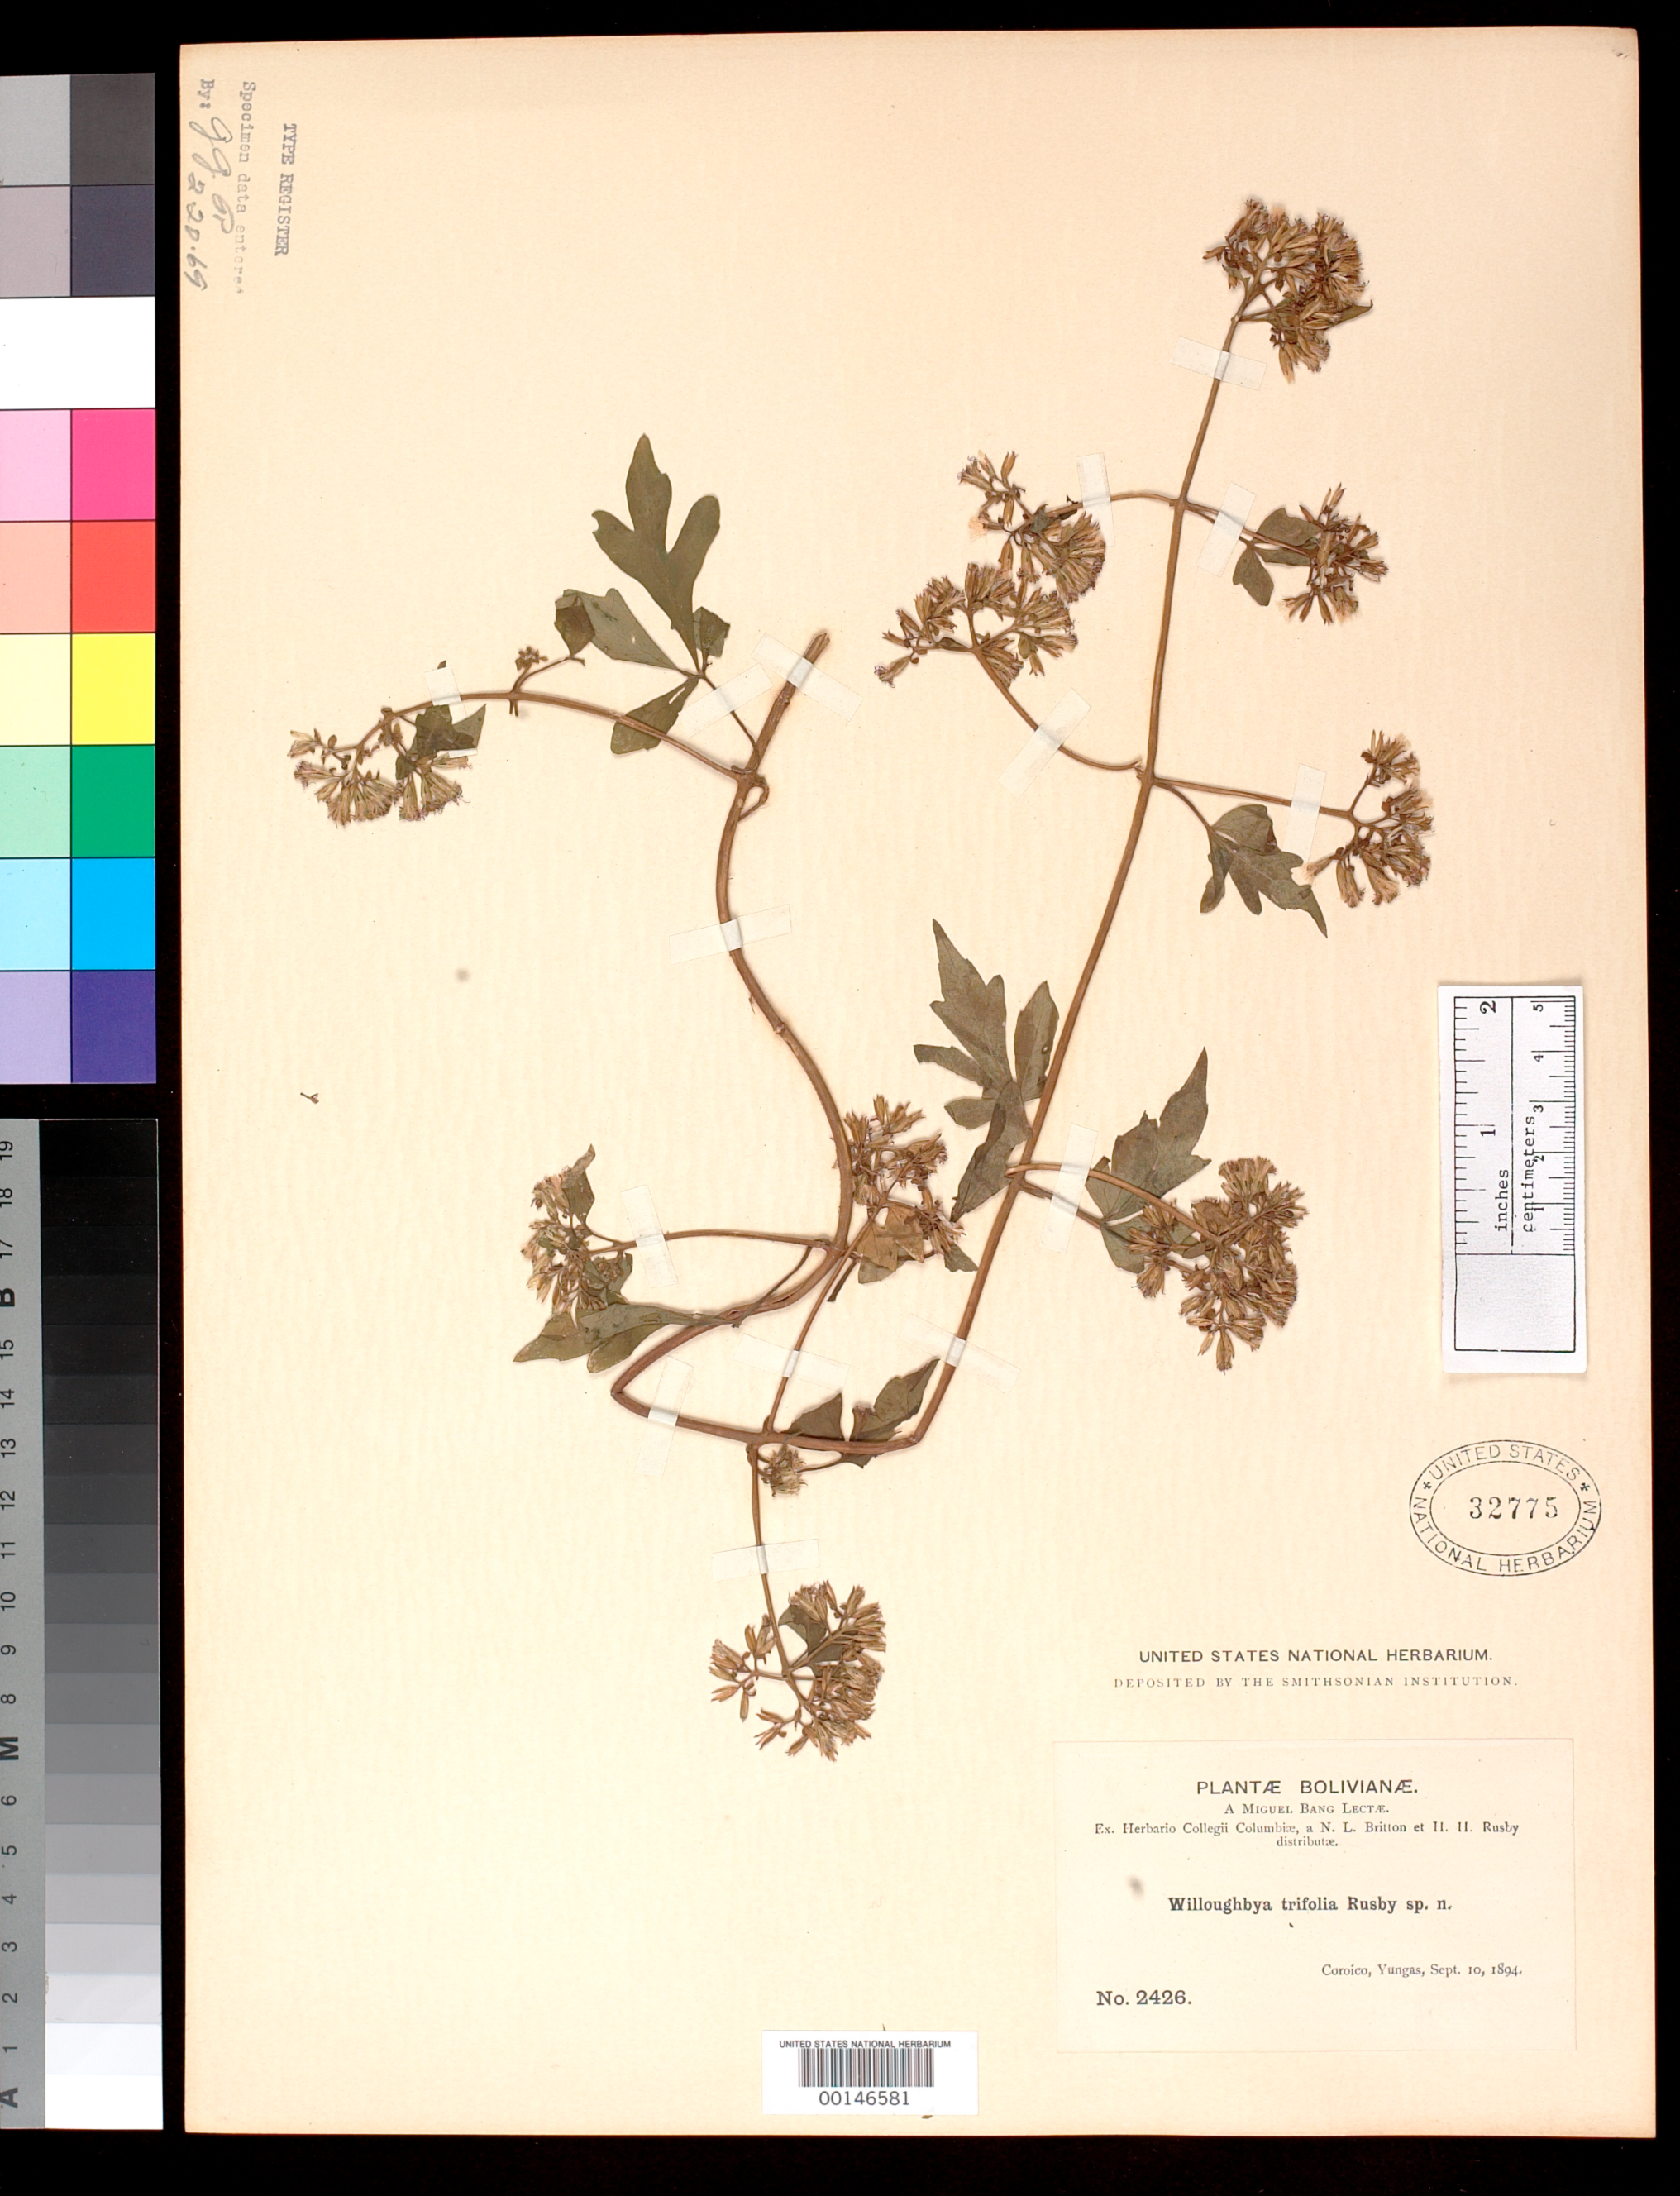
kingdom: Plantae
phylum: Tracheophyta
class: Magnoliopsida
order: Asterales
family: Asteraceae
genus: Willoughbya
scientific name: Willoughbya trifolia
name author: Rusby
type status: Isotype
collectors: M. Bang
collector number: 2426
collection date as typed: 10 Sep 1894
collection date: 1894-09-10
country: Bolivia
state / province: La Paz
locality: Coroico, Yungas.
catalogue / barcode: US 32775